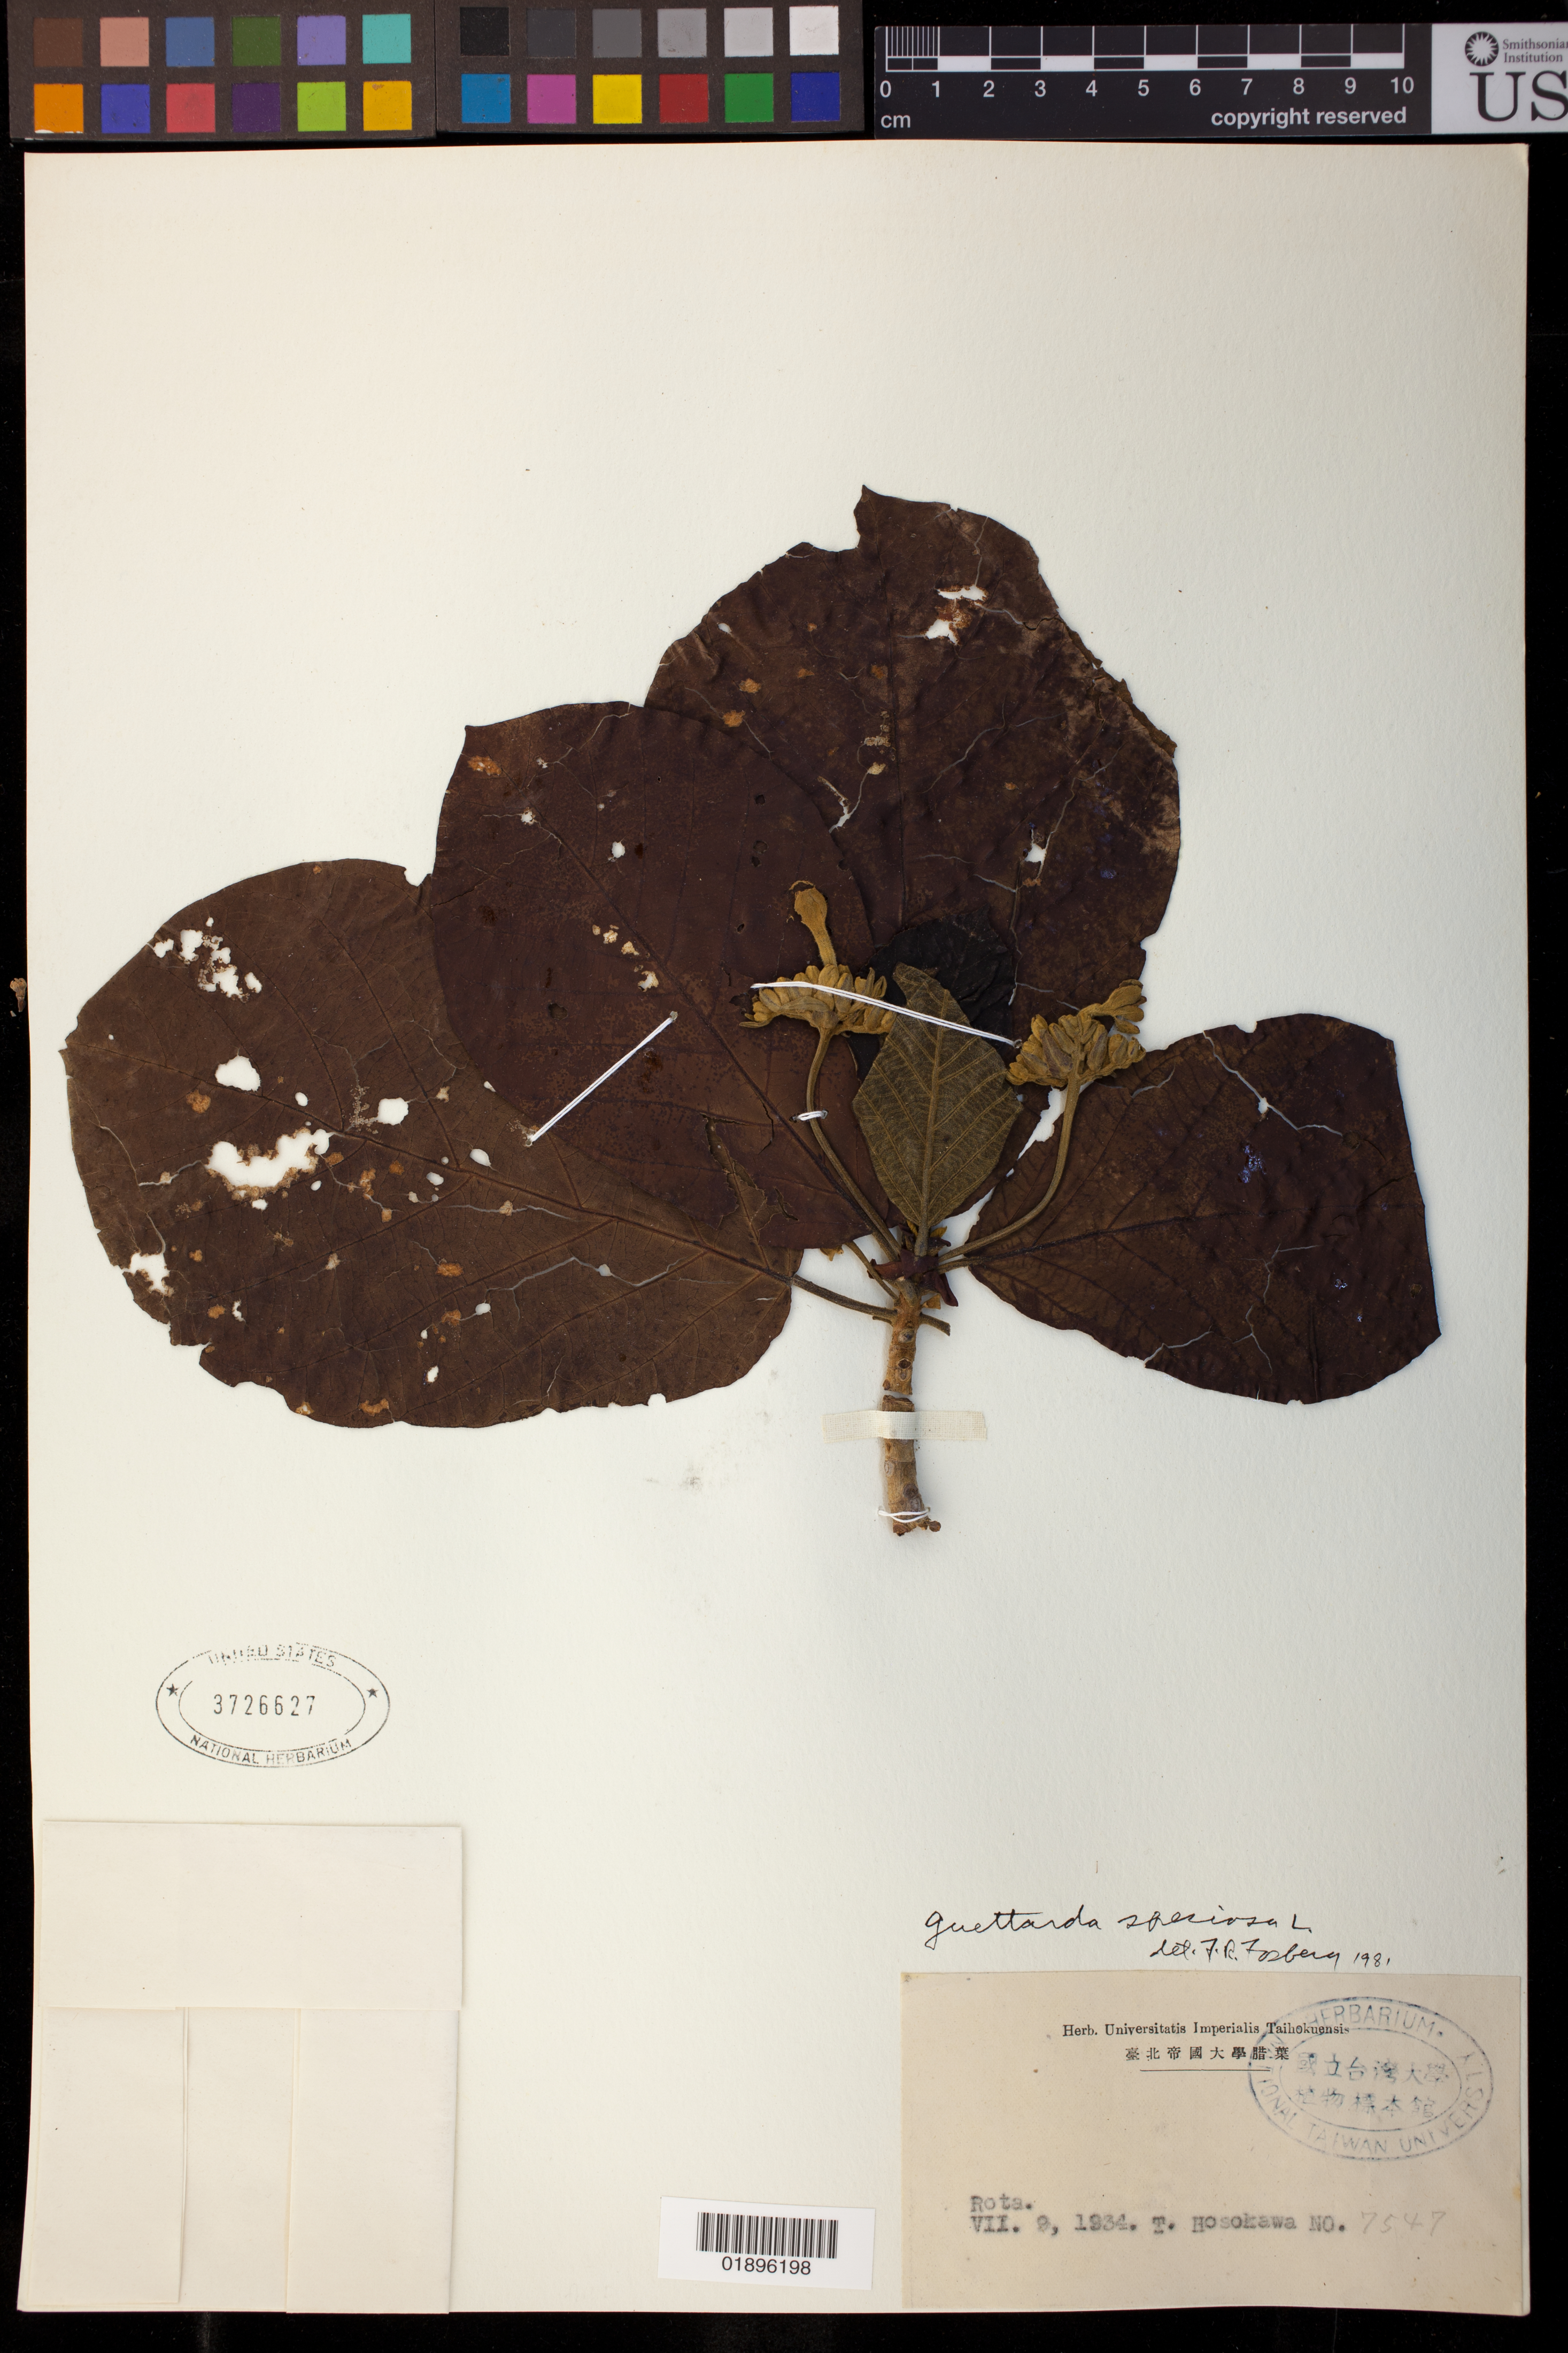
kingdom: Plantae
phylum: Tracheophyta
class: Magnoliopsida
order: Gentianales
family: Rubiaceae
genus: Guettarda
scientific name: Guettarda speciosa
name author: L.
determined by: Fosberg, F. R.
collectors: T. Hosokawa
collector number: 7547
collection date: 1934-07-09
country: Northern Mariana Islands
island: Rota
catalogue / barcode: US 3726627